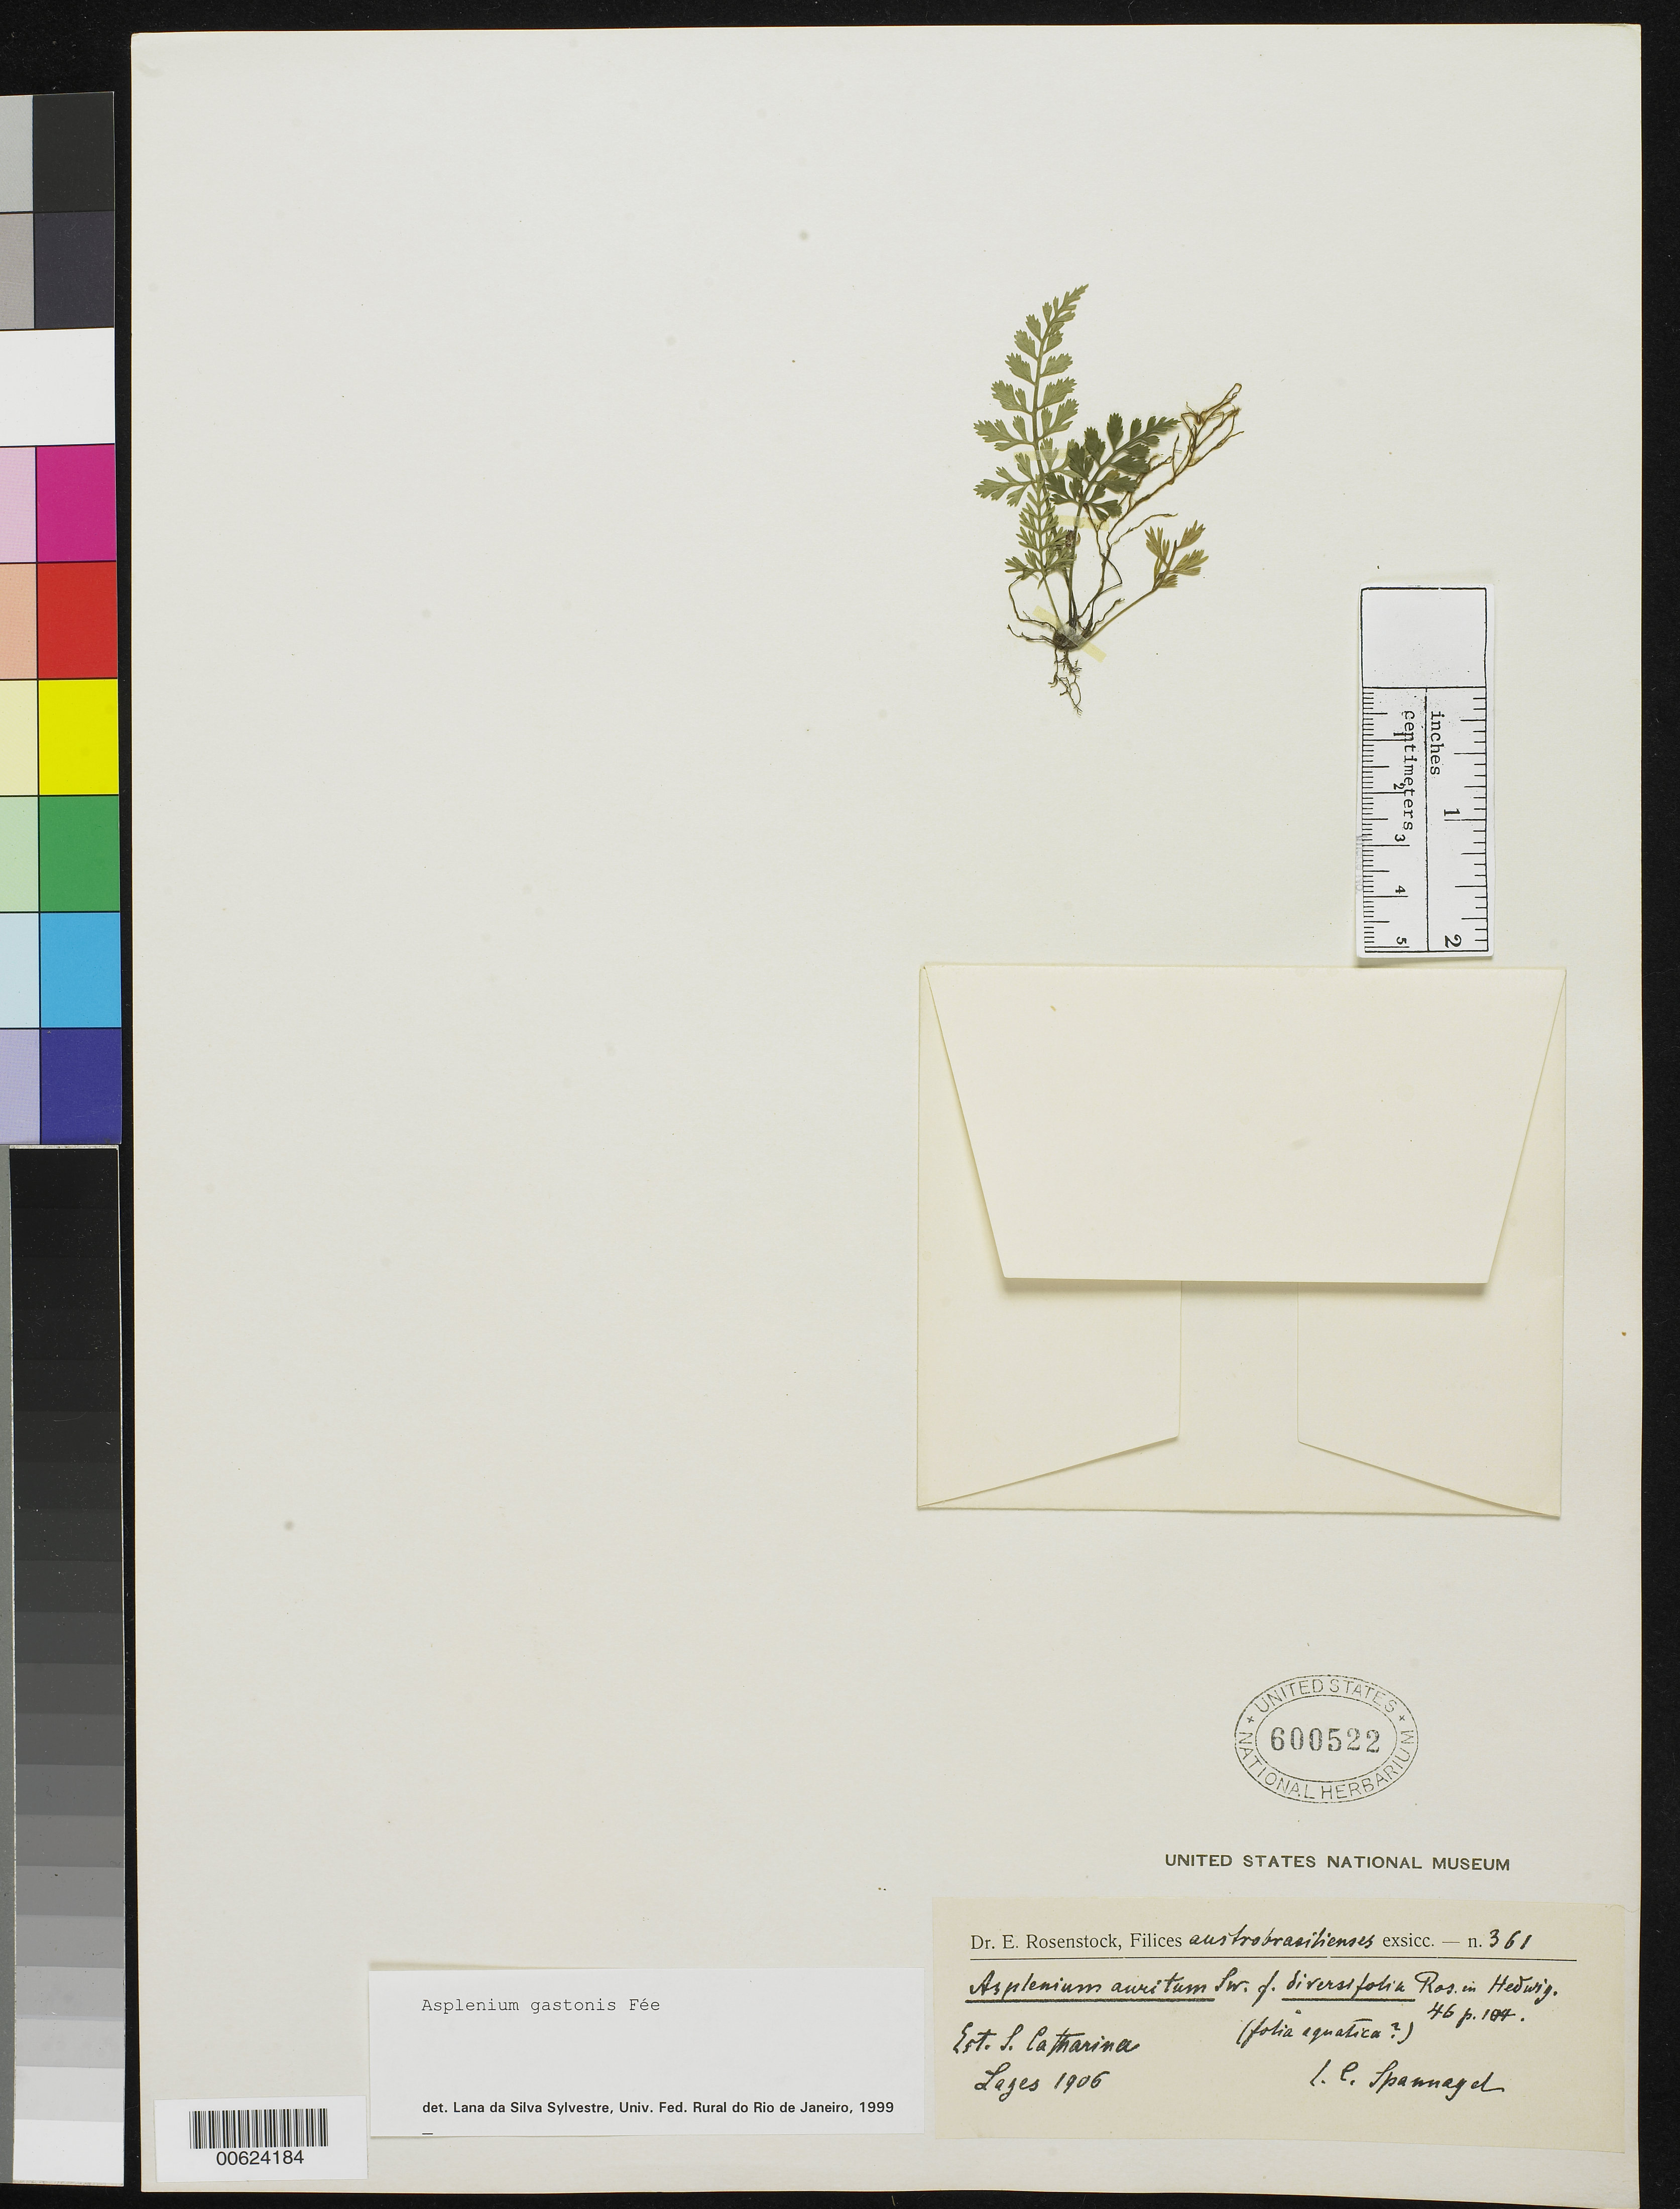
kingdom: Plantae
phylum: Tracheophyta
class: Polypodiopsida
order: Polypodiales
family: Aspleniaceae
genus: Asplenium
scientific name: Asplenium auritum f. diversifolium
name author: Rosenst.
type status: Isosyntype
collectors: C. Spannagel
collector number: Ros. Fil. Austrobras. Exs. 361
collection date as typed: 1906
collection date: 1906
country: Brazil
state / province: Santa Catarina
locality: Lages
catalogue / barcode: US 600522